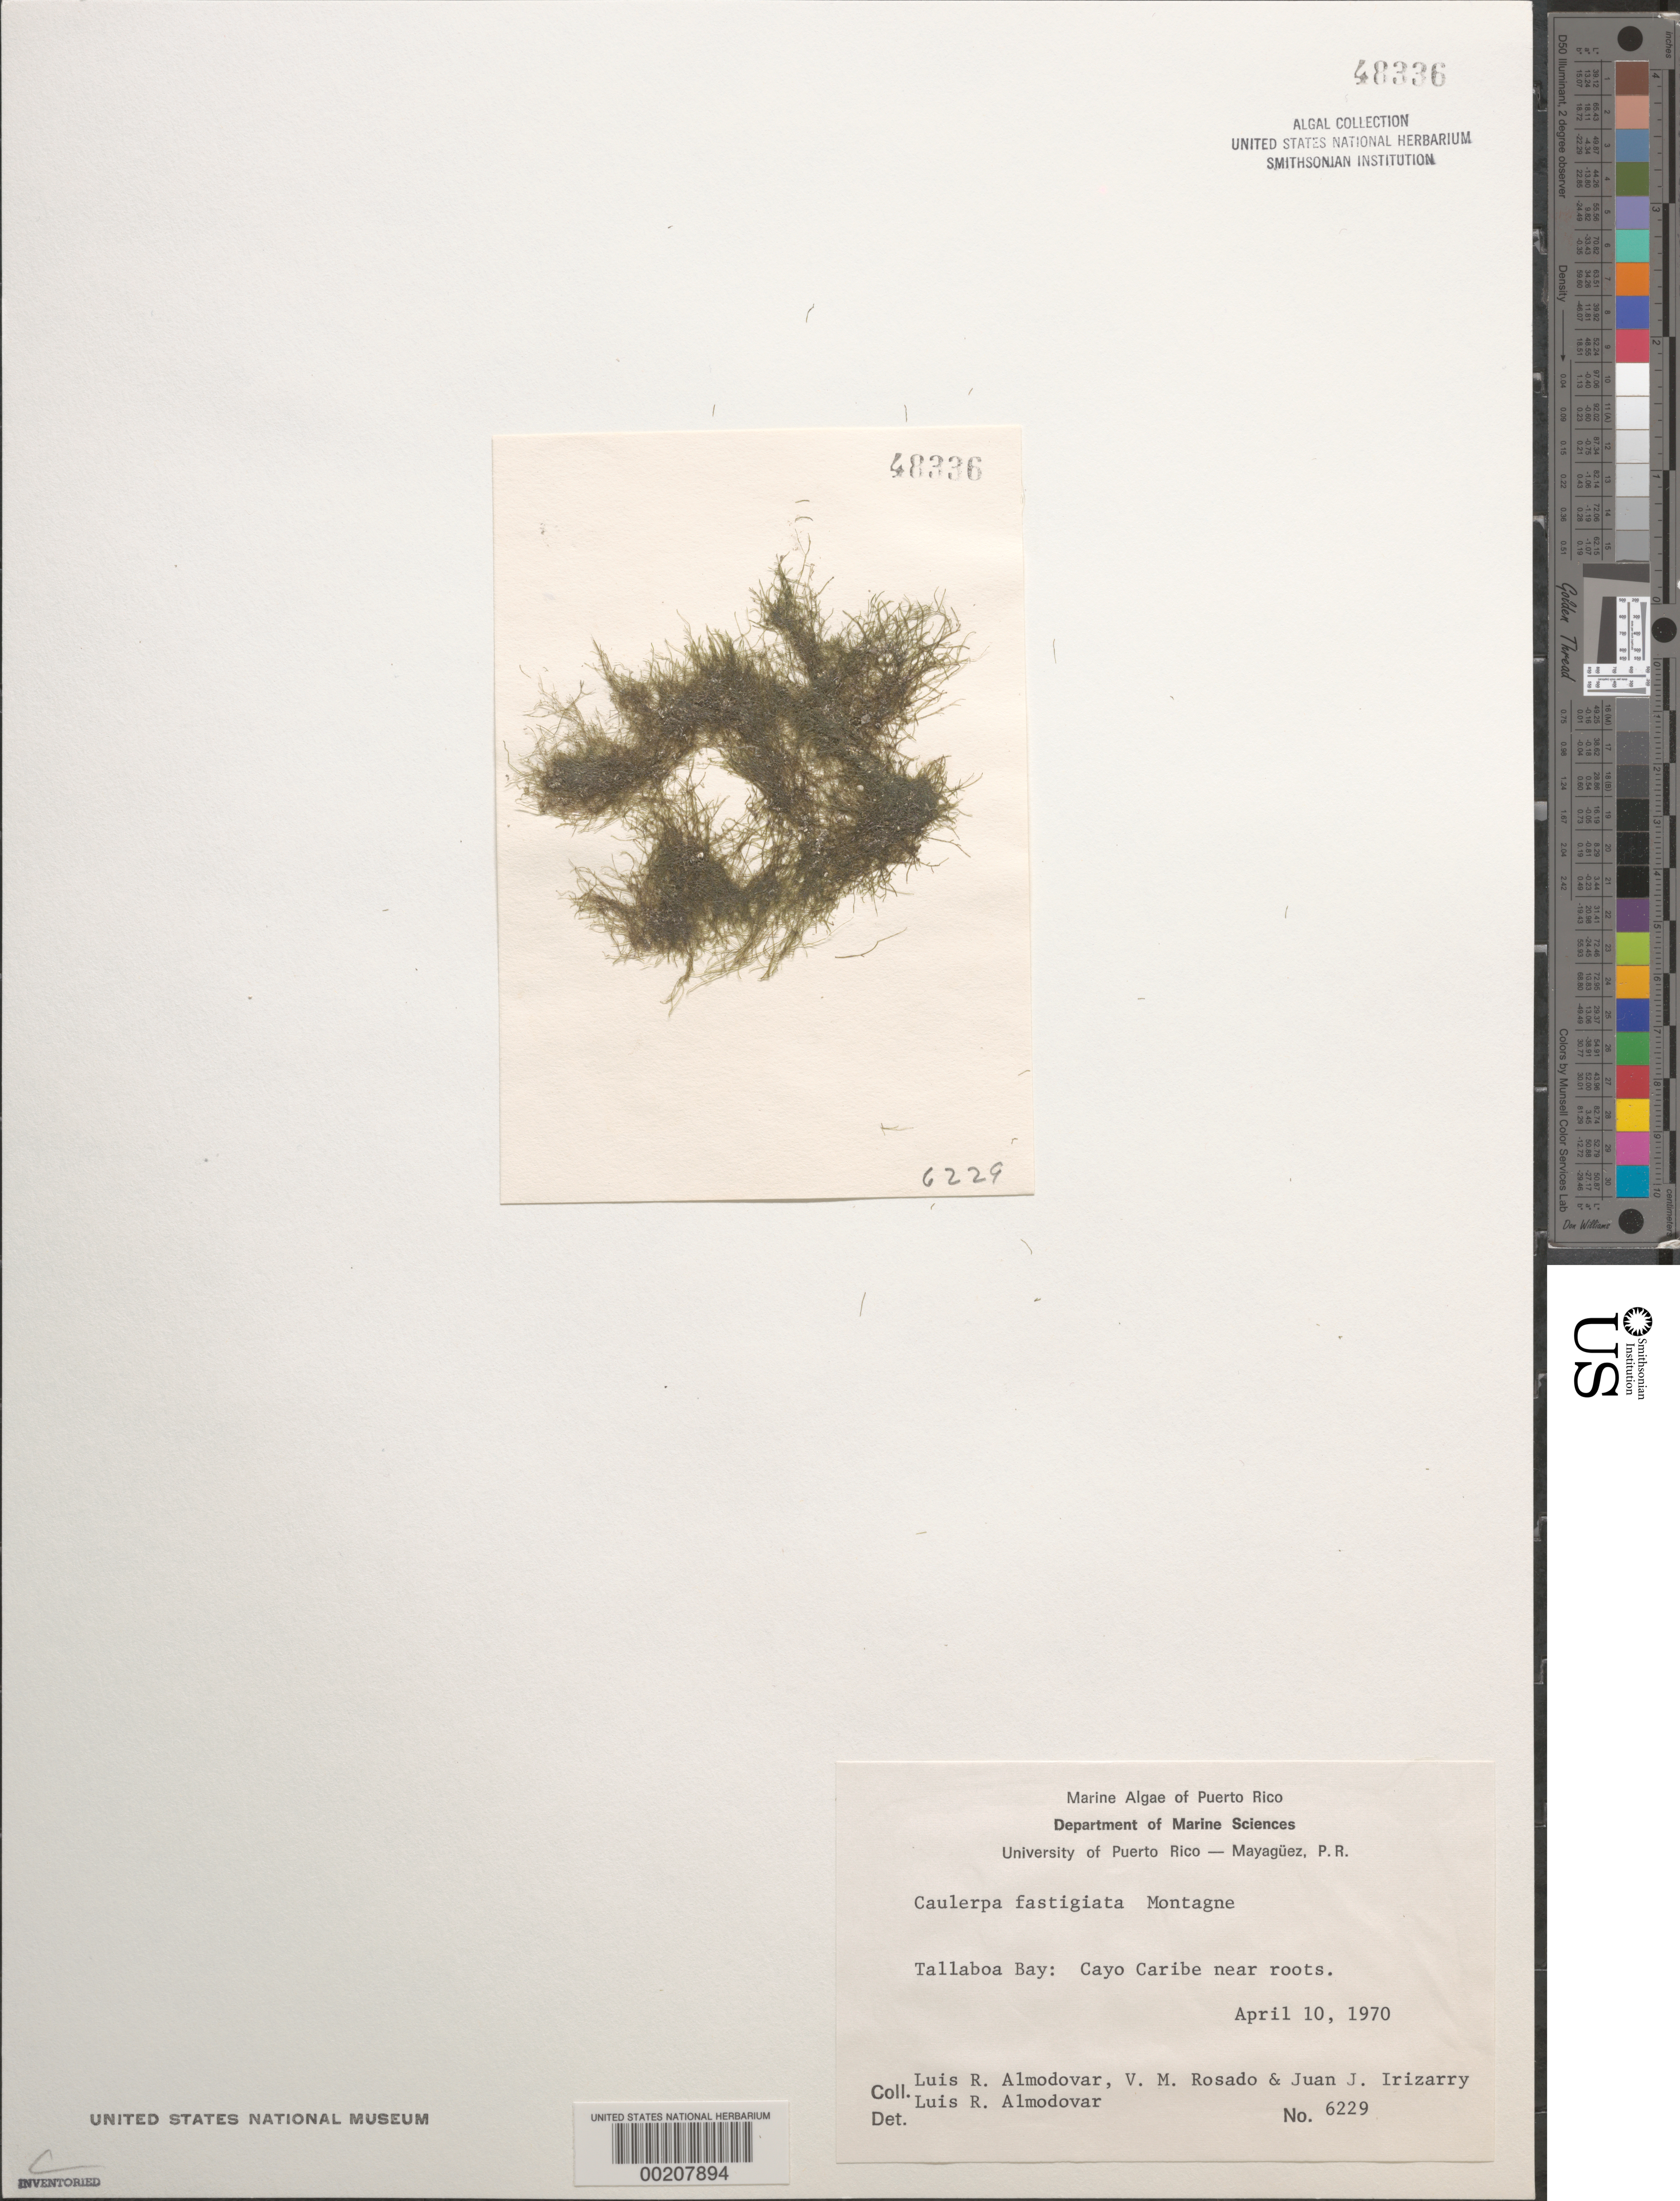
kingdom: Plantae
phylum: Chlorophyta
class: Ulvophyceae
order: Bryopsidales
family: Caulerpaceae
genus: Caulerpa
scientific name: Caulerpa fastigiata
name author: Mont.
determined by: Almodovar, L. R.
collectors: L. Almodovar, V. Rosado & J. Irizarry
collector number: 6229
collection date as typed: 10 Apr 1970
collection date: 1970-04-10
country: Puerto Rico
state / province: Penuelas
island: Cayo Caribe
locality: Tallaboa Bay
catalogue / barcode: US 48336